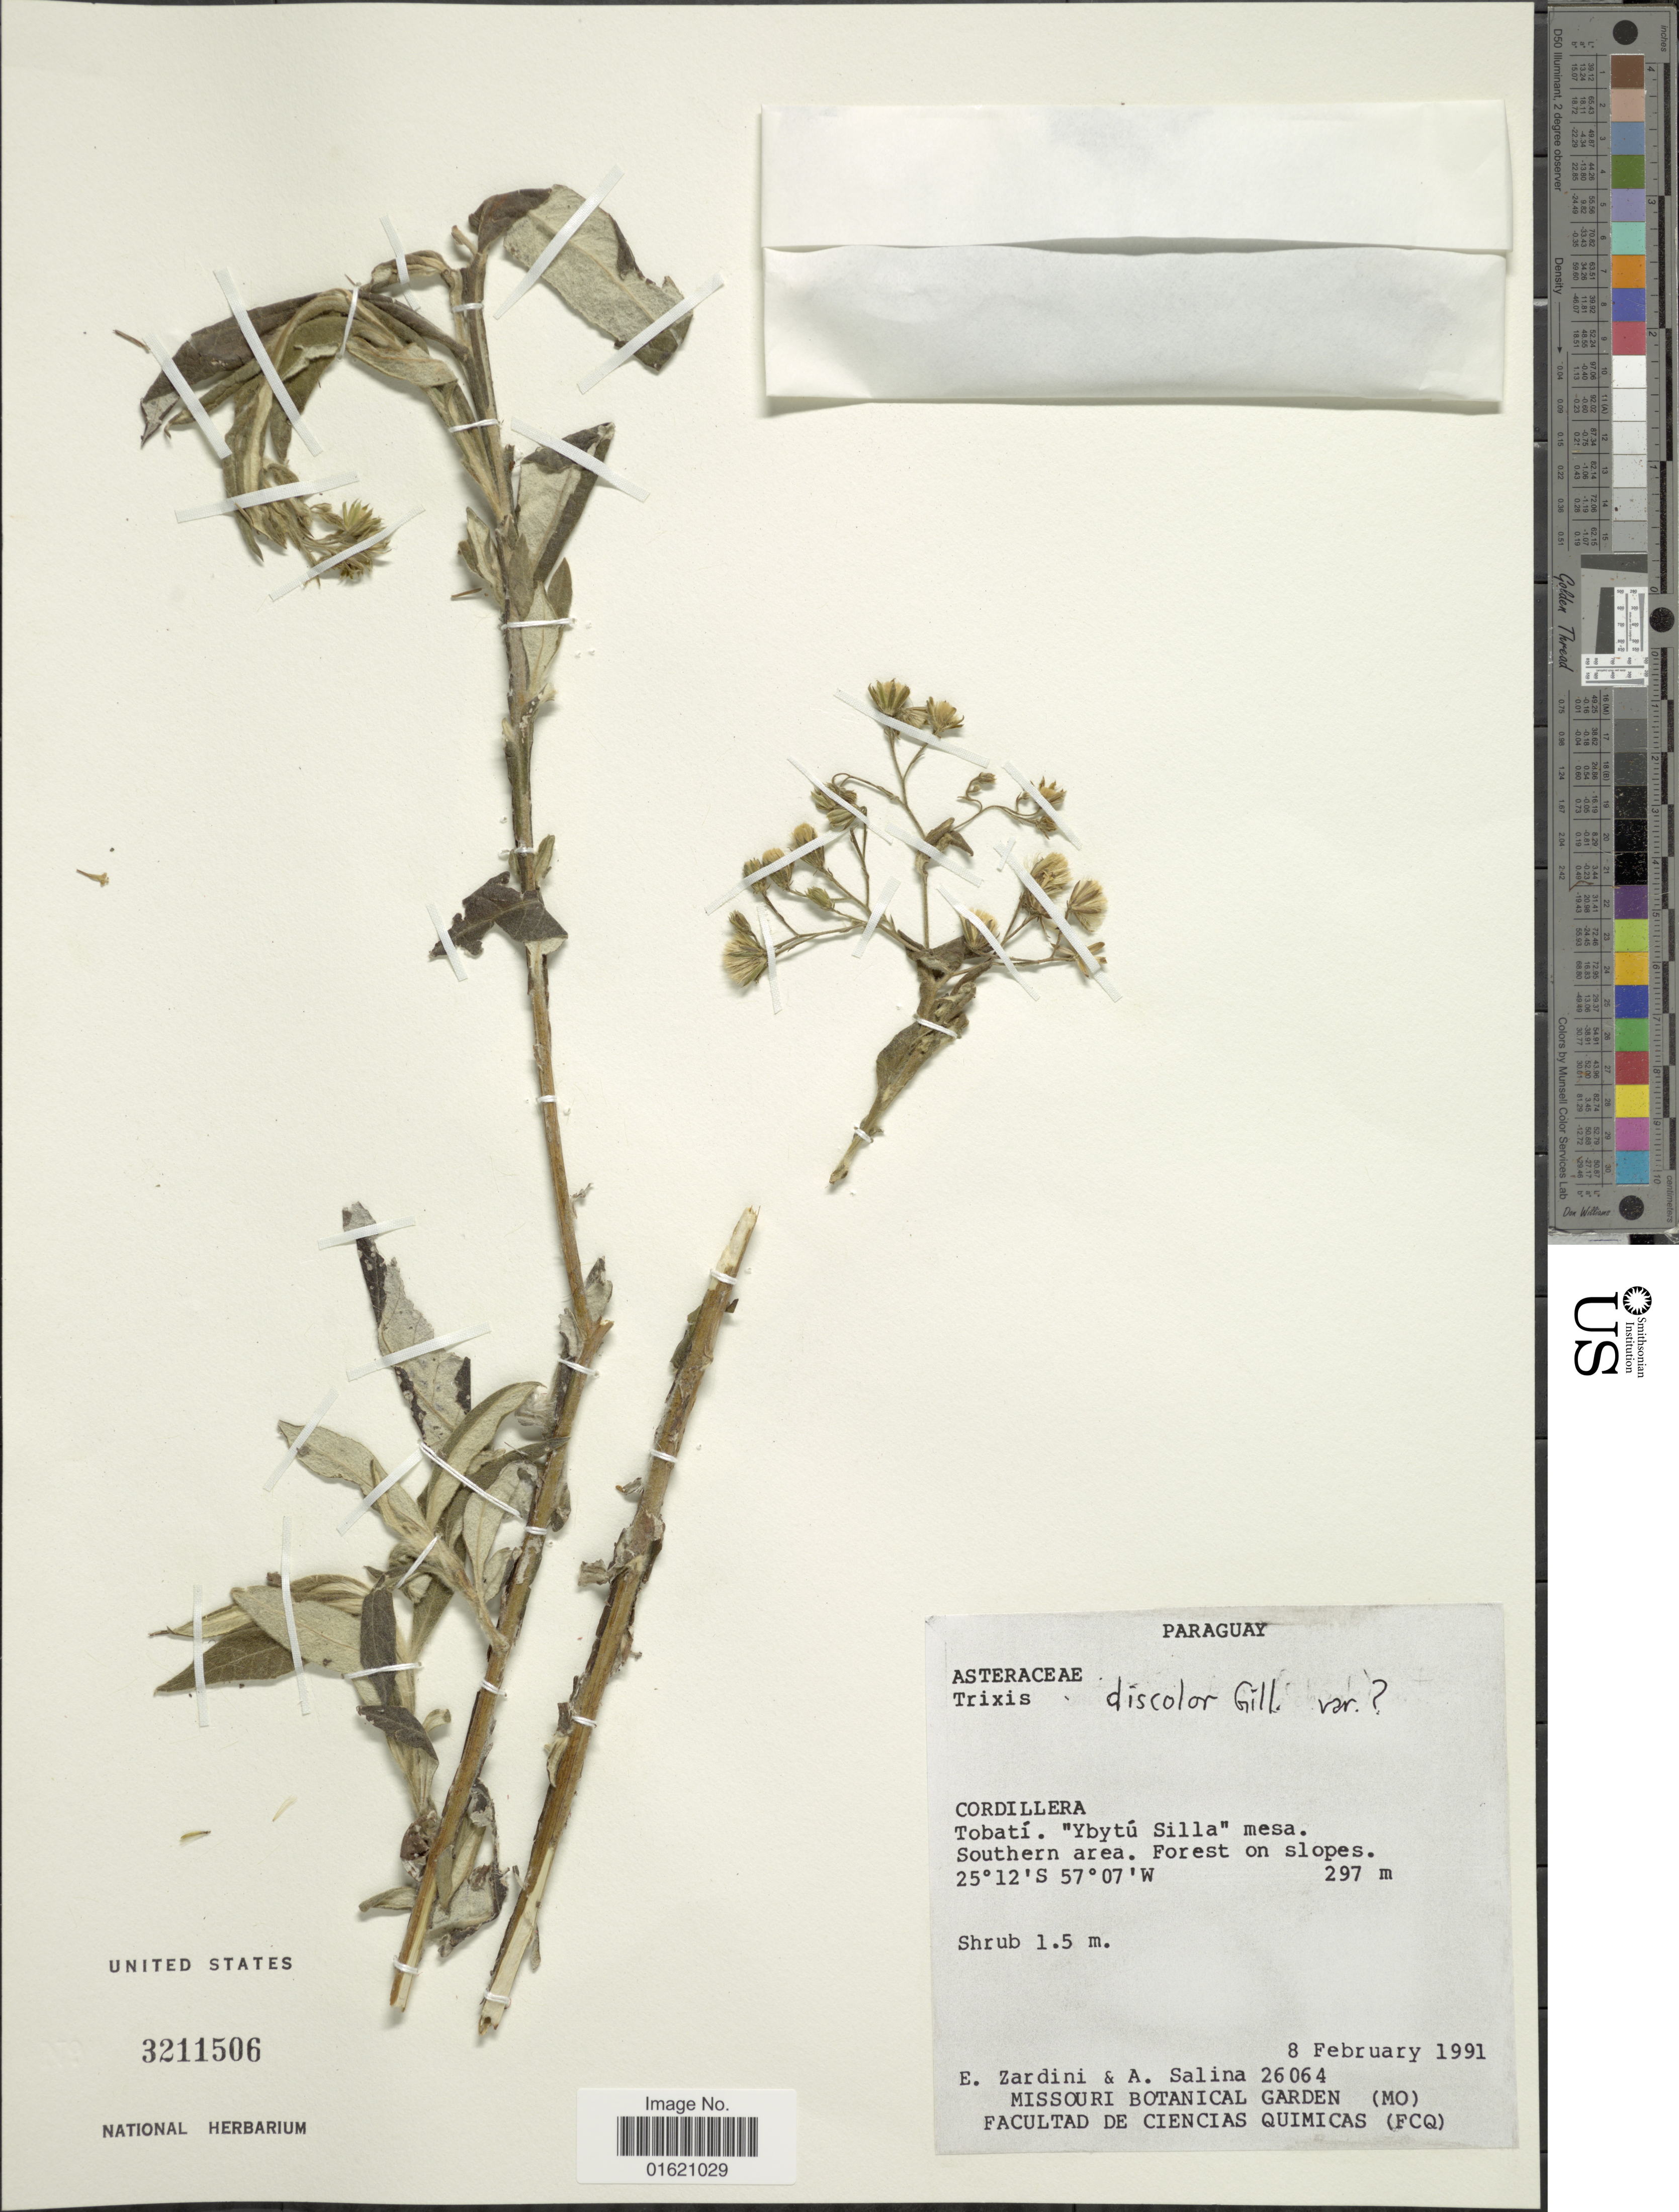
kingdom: Plantae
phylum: Tracheophyta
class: Magnoliopsida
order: Asterales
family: Asteraceae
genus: Trixis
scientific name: Trixis antimenorrhoea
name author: (Schrank) Mart. ex Kuntze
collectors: E. M. Zardini & A. Salina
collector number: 16064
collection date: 1991-02-08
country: Paraguay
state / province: Cordillera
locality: Tobatí, Ybytú Silla mesa, southern area, Florest on slopes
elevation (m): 297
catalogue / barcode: US 3211506